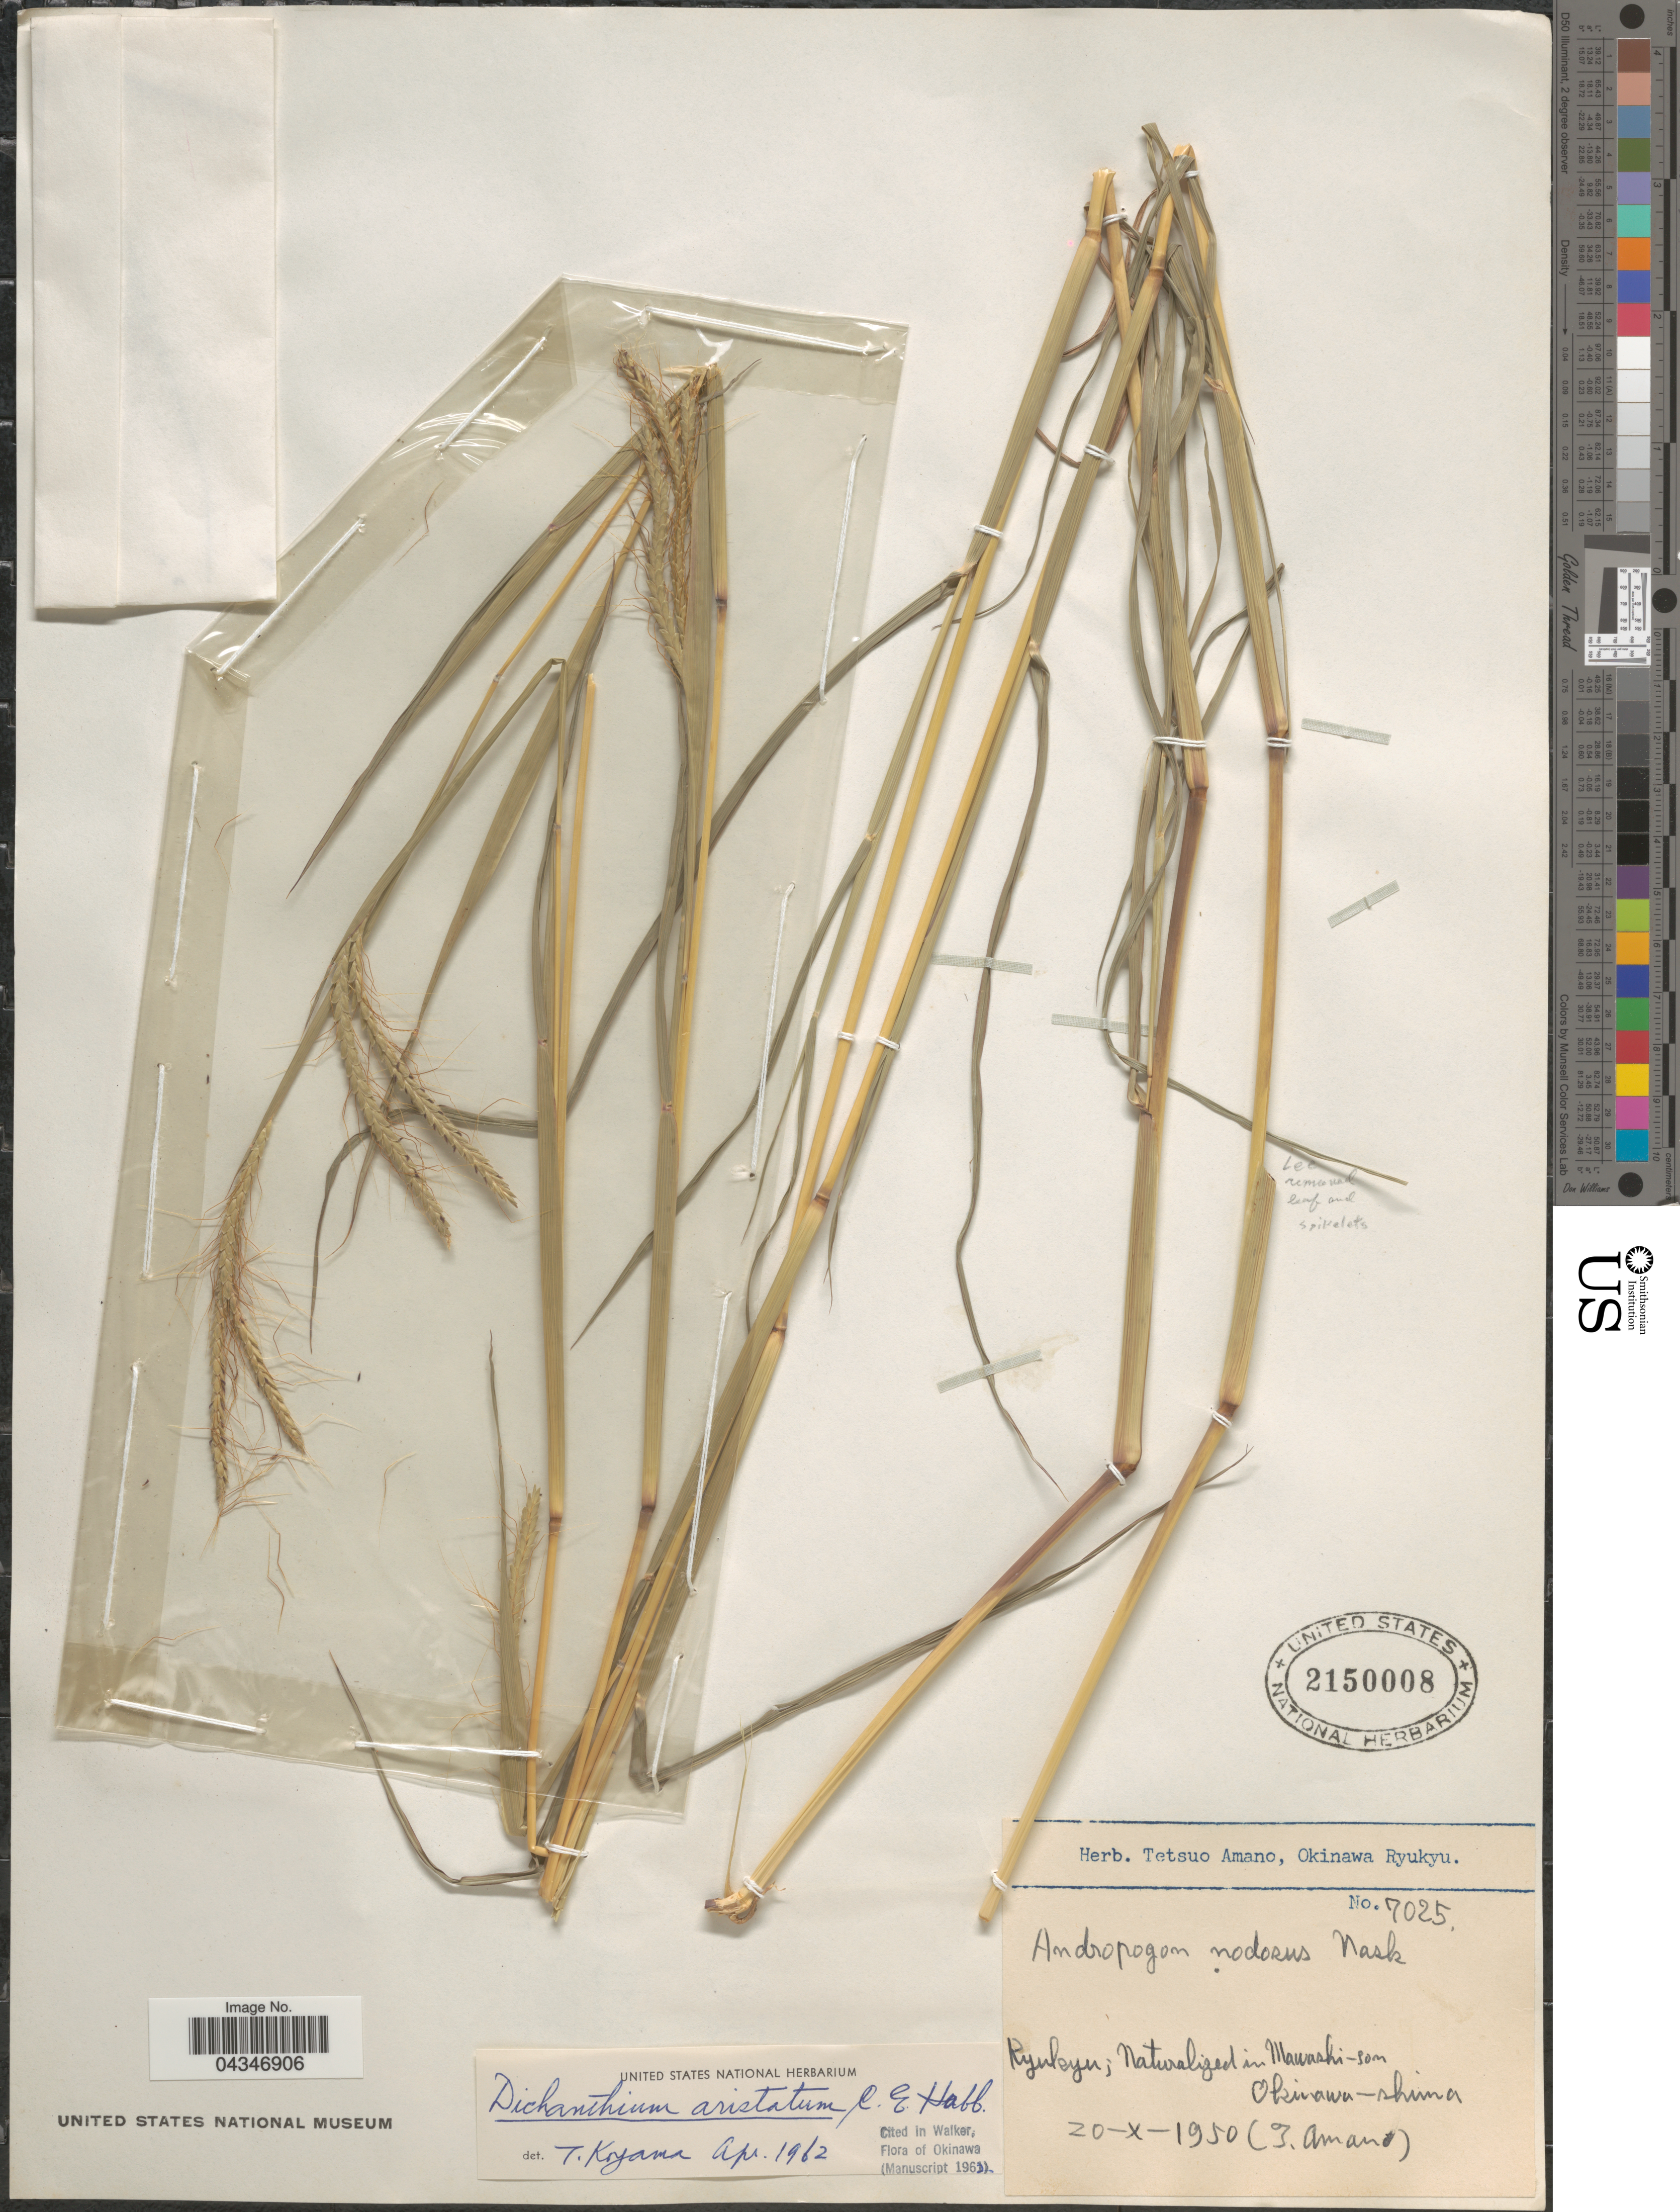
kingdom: Plantae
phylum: Tracheophyta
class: Liliopsida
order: Poales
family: Poaceae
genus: Andropogon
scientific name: Andropogon sp.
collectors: T. Amano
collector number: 7025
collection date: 1950-10-20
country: Japan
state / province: Okinawa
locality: Ryukyu; Naturalized in Mawashi-son Okinawa-shima.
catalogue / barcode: US 2150008